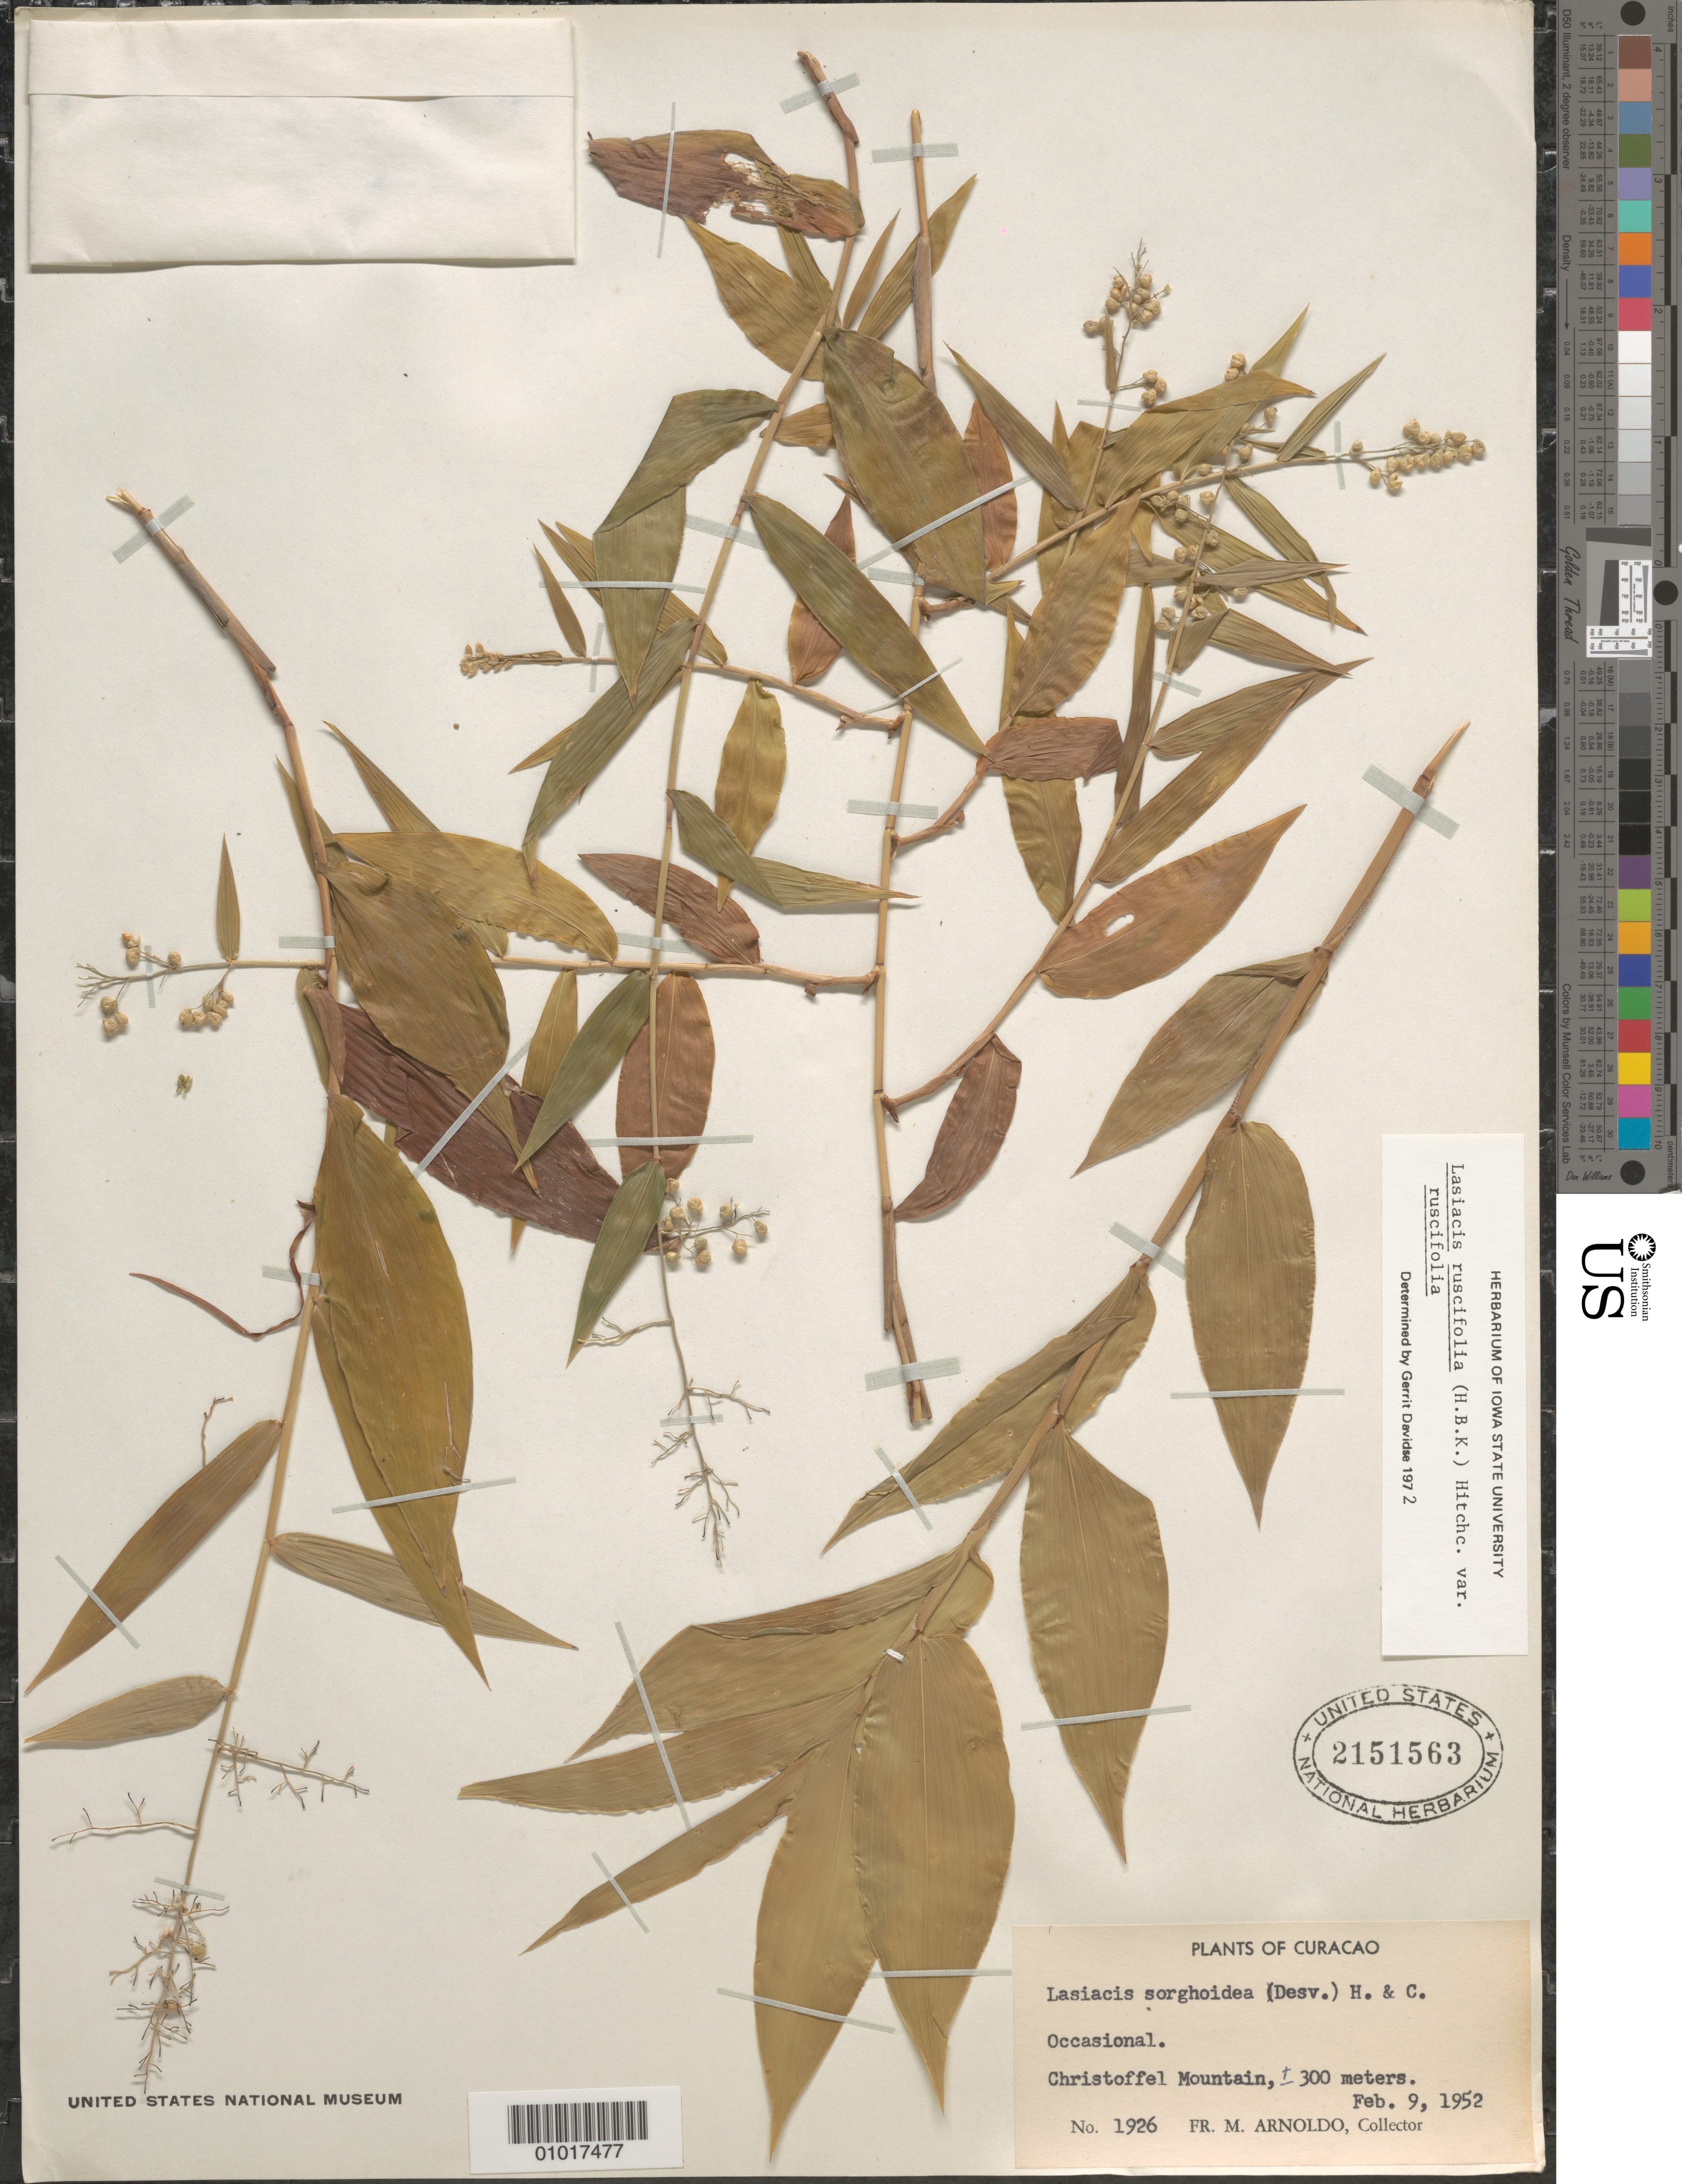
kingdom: Plantae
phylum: Tracheophyta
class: Liliopsida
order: Poales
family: Poaceae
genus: Lasiacis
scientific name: Lasiacis ruscifolia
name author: (Kunth) Hitchc.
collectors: N. Arnoldo-Broeders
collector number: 1926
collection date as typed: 09 Feb 1952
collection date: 1952-02-09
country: Curaçao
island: Curaçao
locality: Christoffel Mountain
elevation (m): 300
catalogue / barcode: US 2151563